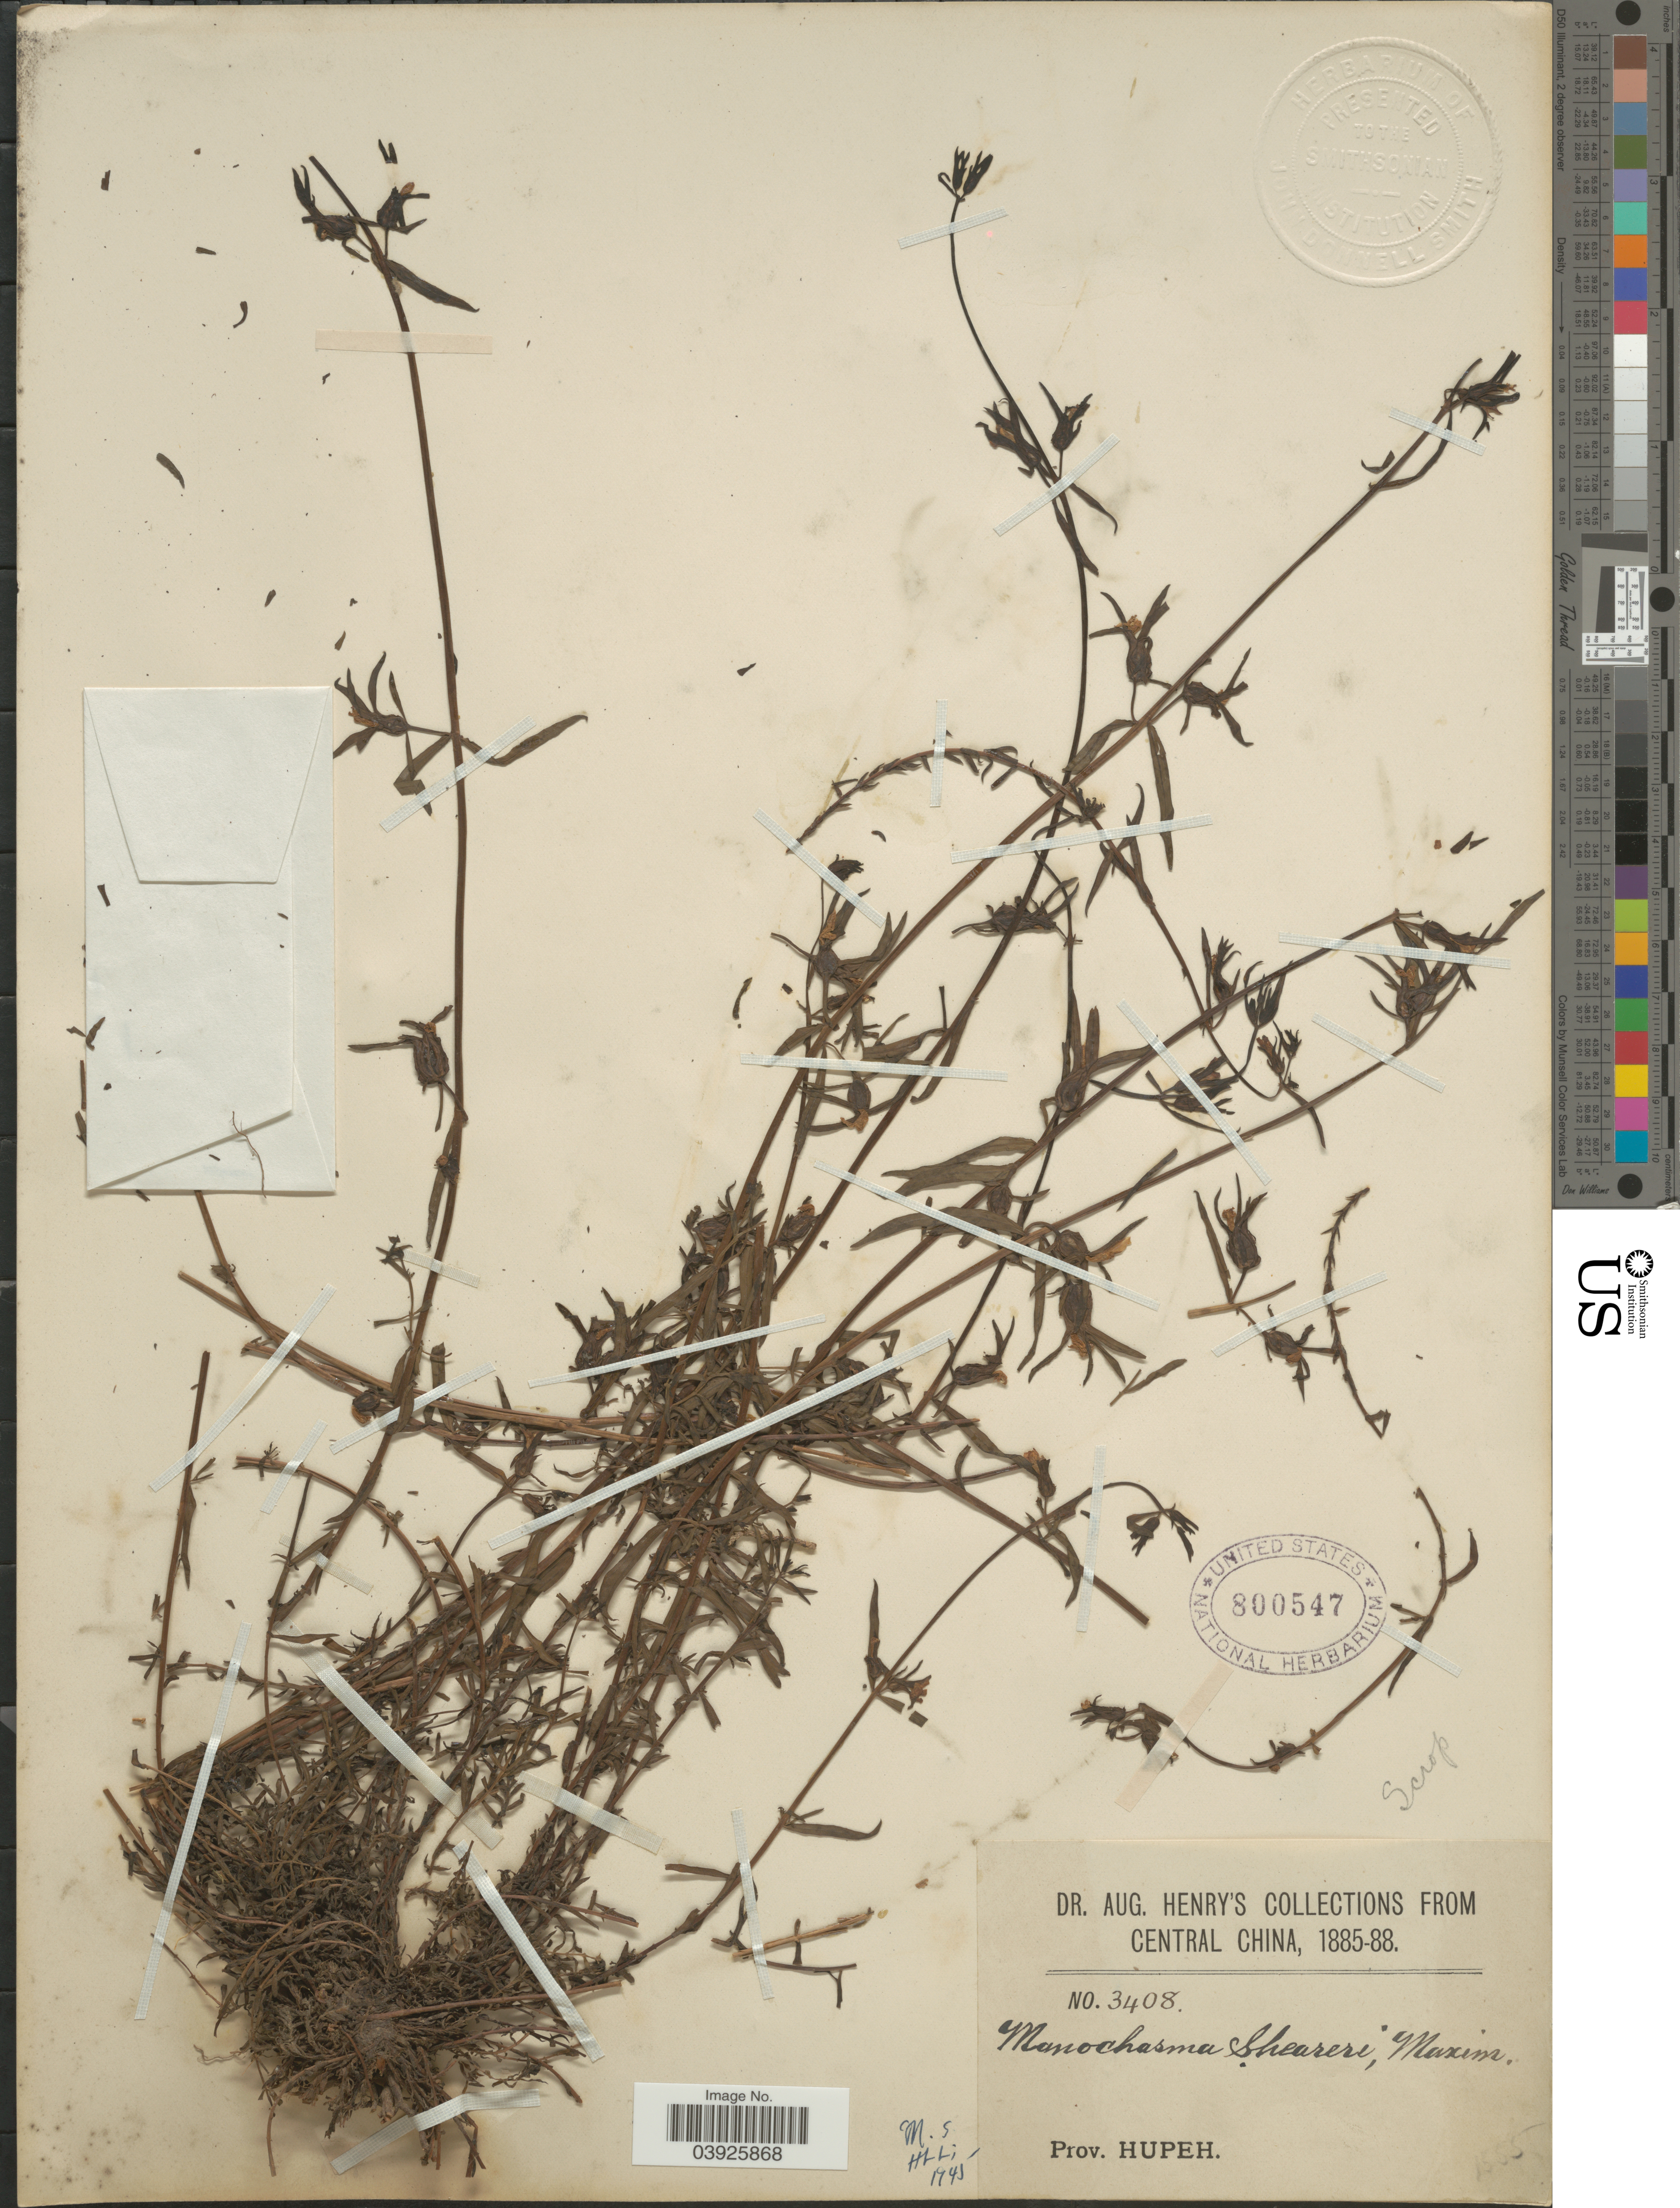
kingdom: Plantae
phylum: Tracheophyta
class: Magnoliopsida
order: Lamiales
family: Orobanchaceae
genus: Monochasma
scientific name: Monochasma sheareri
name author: (S. Moore) Maxim. ex Franch. & Sav.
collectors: A. Henry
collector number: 3408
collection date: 1885/1888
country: China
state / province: Hubei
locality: Central China. Prov. Hupeh.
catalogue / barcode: US 800547